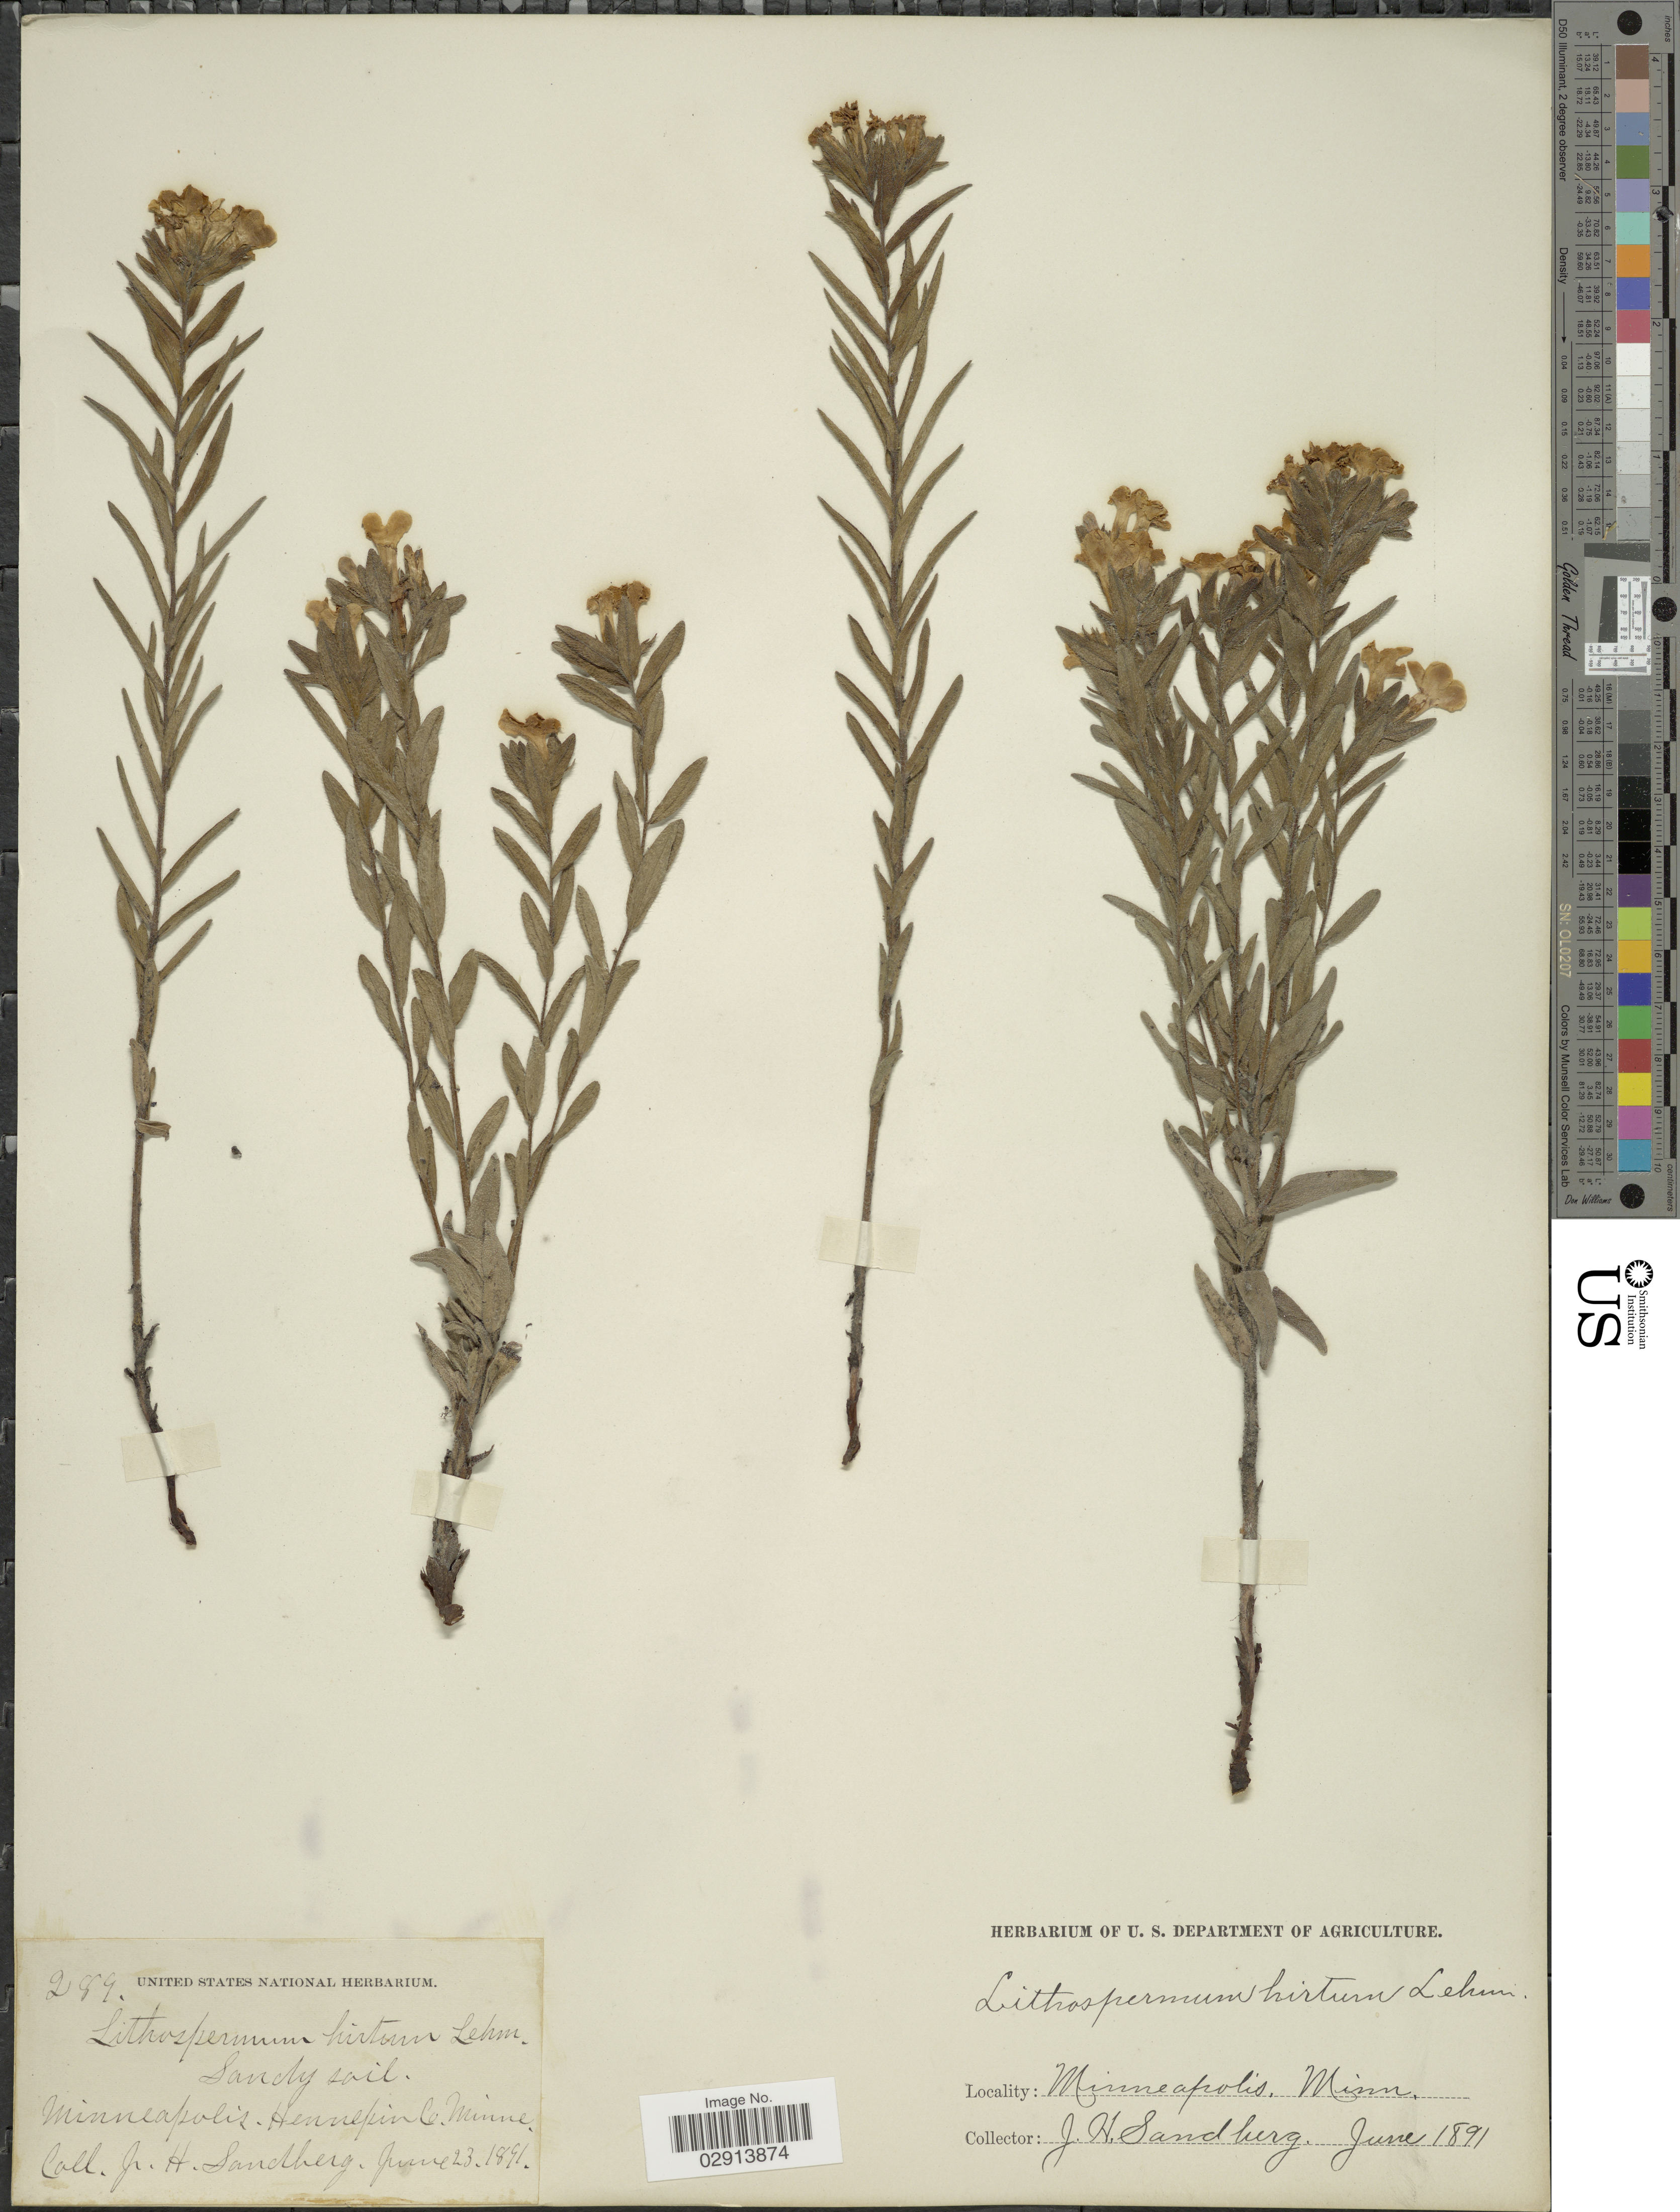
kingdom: Plantae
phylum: Tracheophyta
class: Magnoliopsida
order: Boraginales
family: Boraginaceae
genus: Lithospermum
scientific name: Lithospermum caroliniense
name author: (J.F. Gmel.) MacMill.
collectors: J. H. Sandberg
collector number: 289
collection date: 1891-06-23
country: United States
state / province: Minnesota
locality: Minneapolis. Hennepin Co.